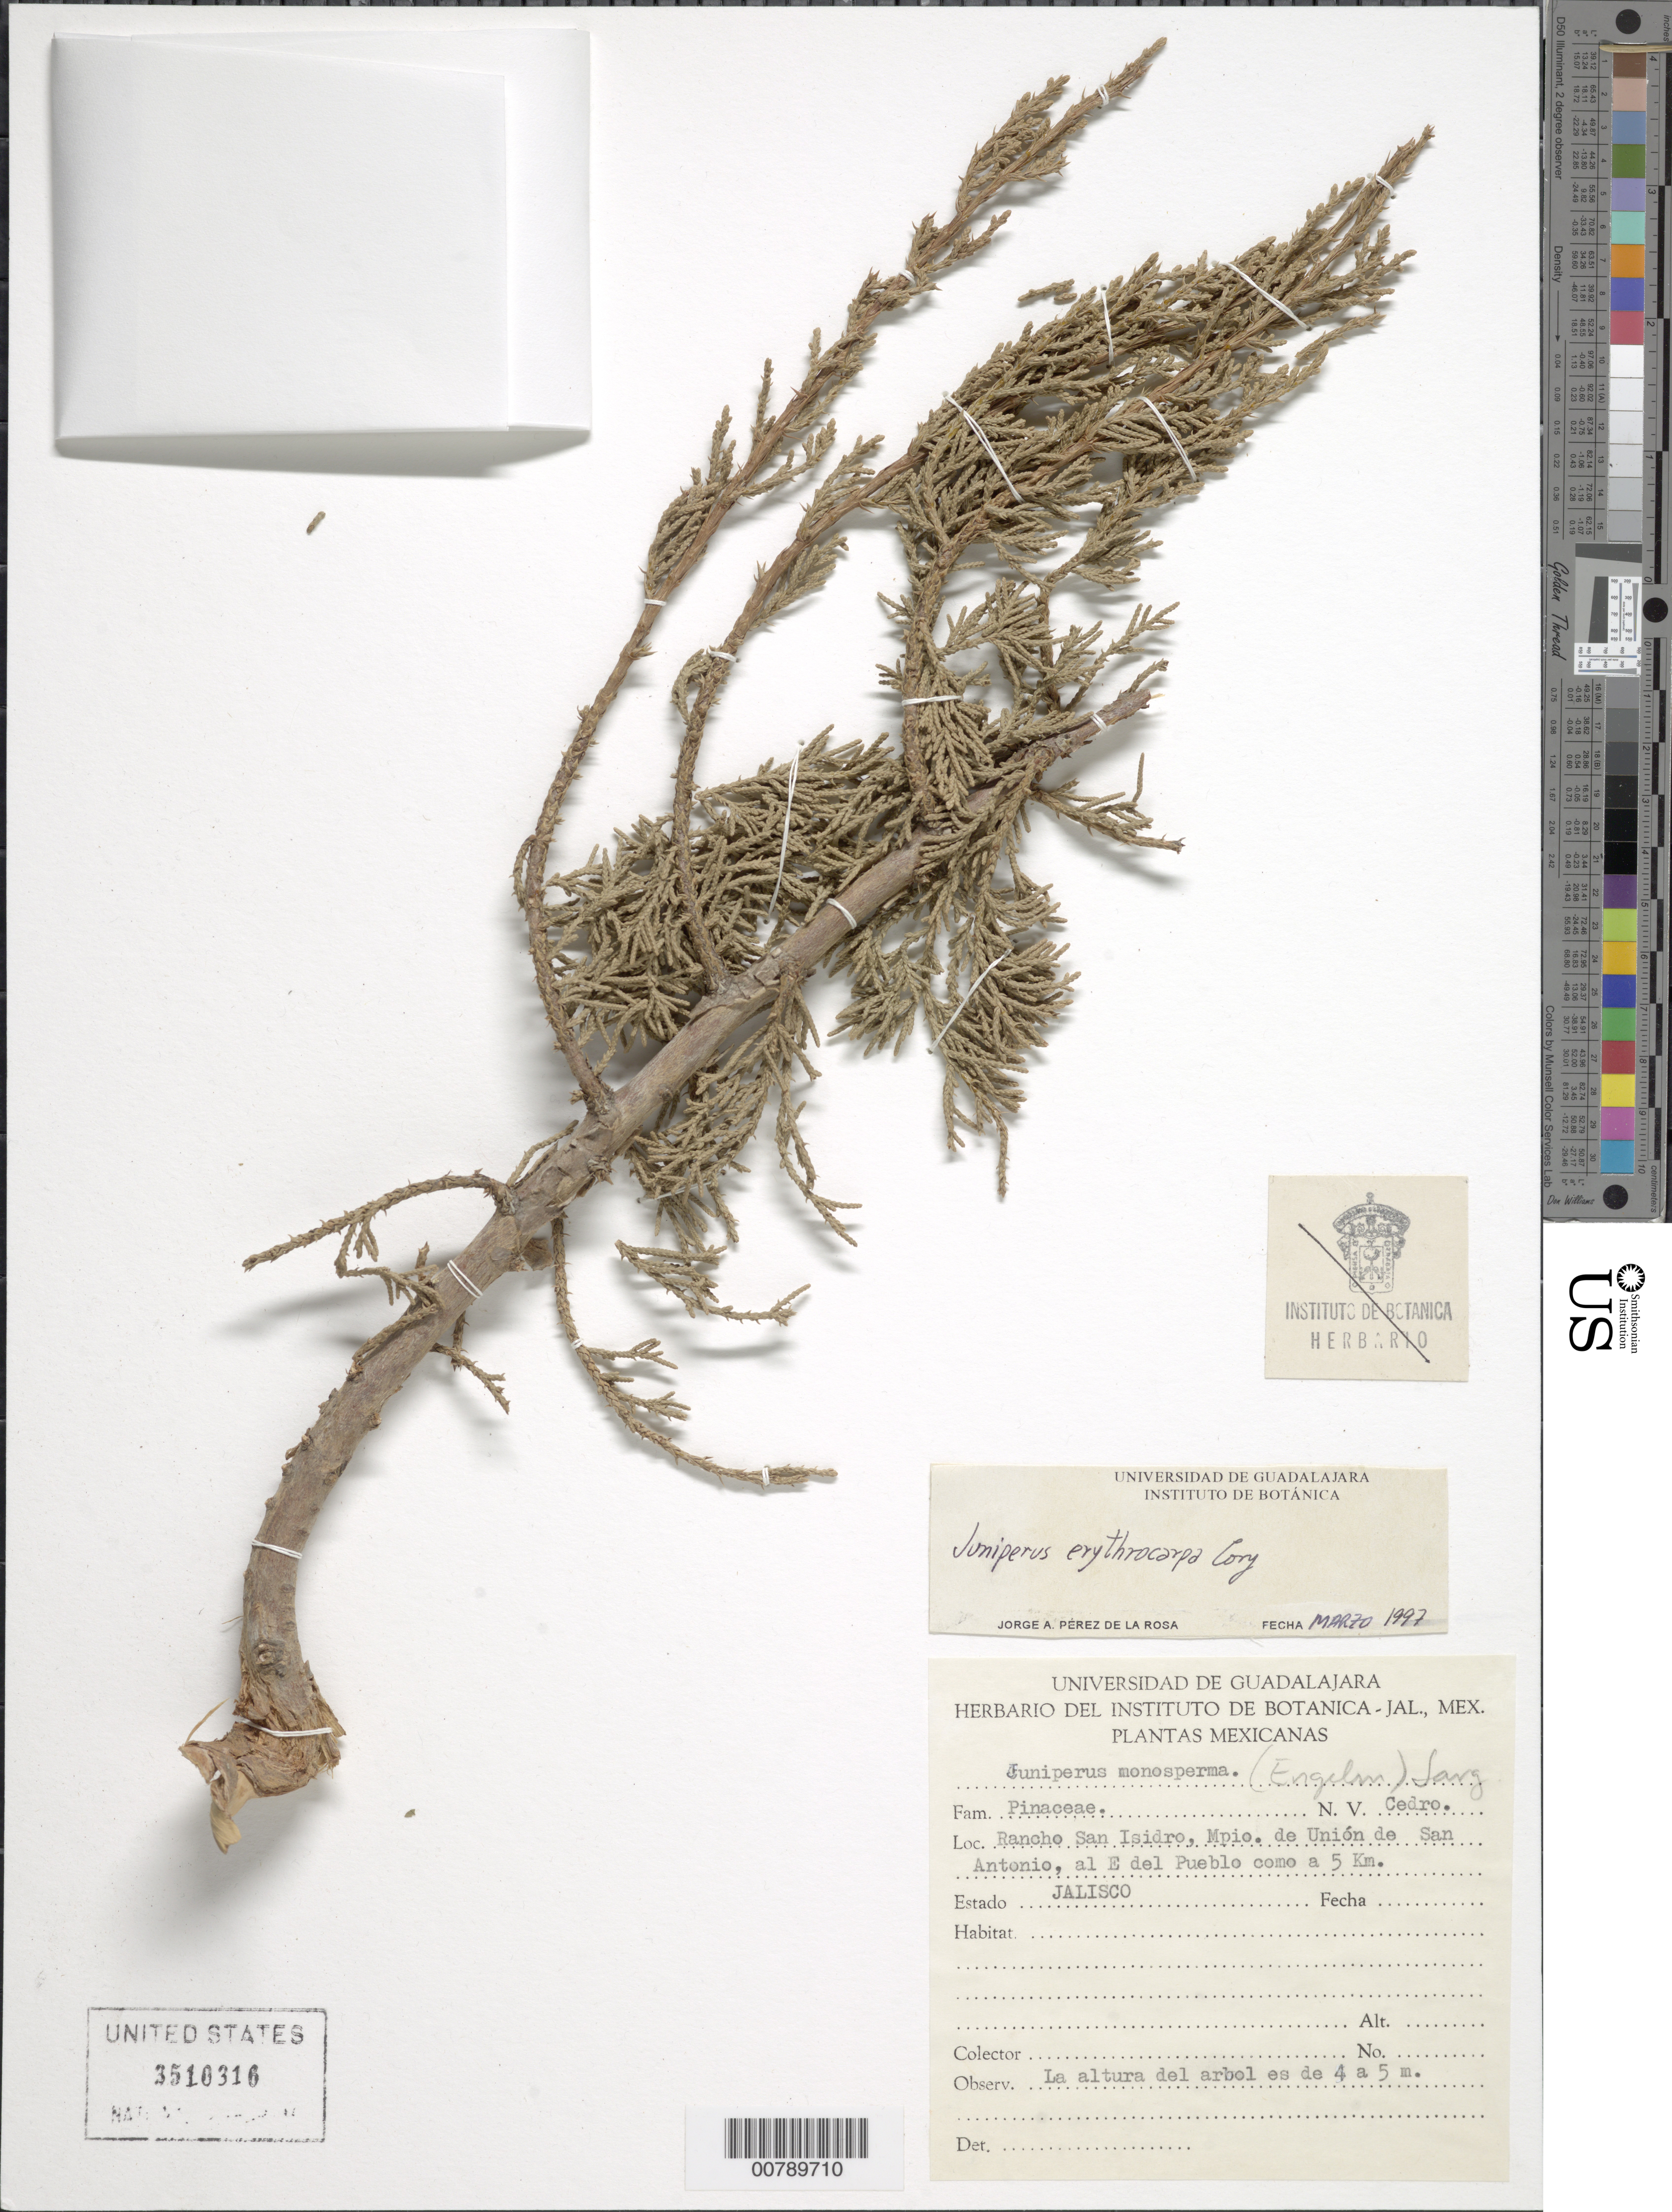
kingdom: Plantae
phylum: Tracheophyta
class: Pinopsida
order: Pinales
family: Cupressaceae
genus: Juniperus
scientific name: Juniperus erythocarpa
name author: Cory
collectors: Universidad de Guadalajara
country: Mexico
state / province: Jalisco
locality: Rancho San Isidro, Mpio. de Unión de San Antonio, al E del Pueblo como a 5 Km.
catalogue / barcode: US 3510316